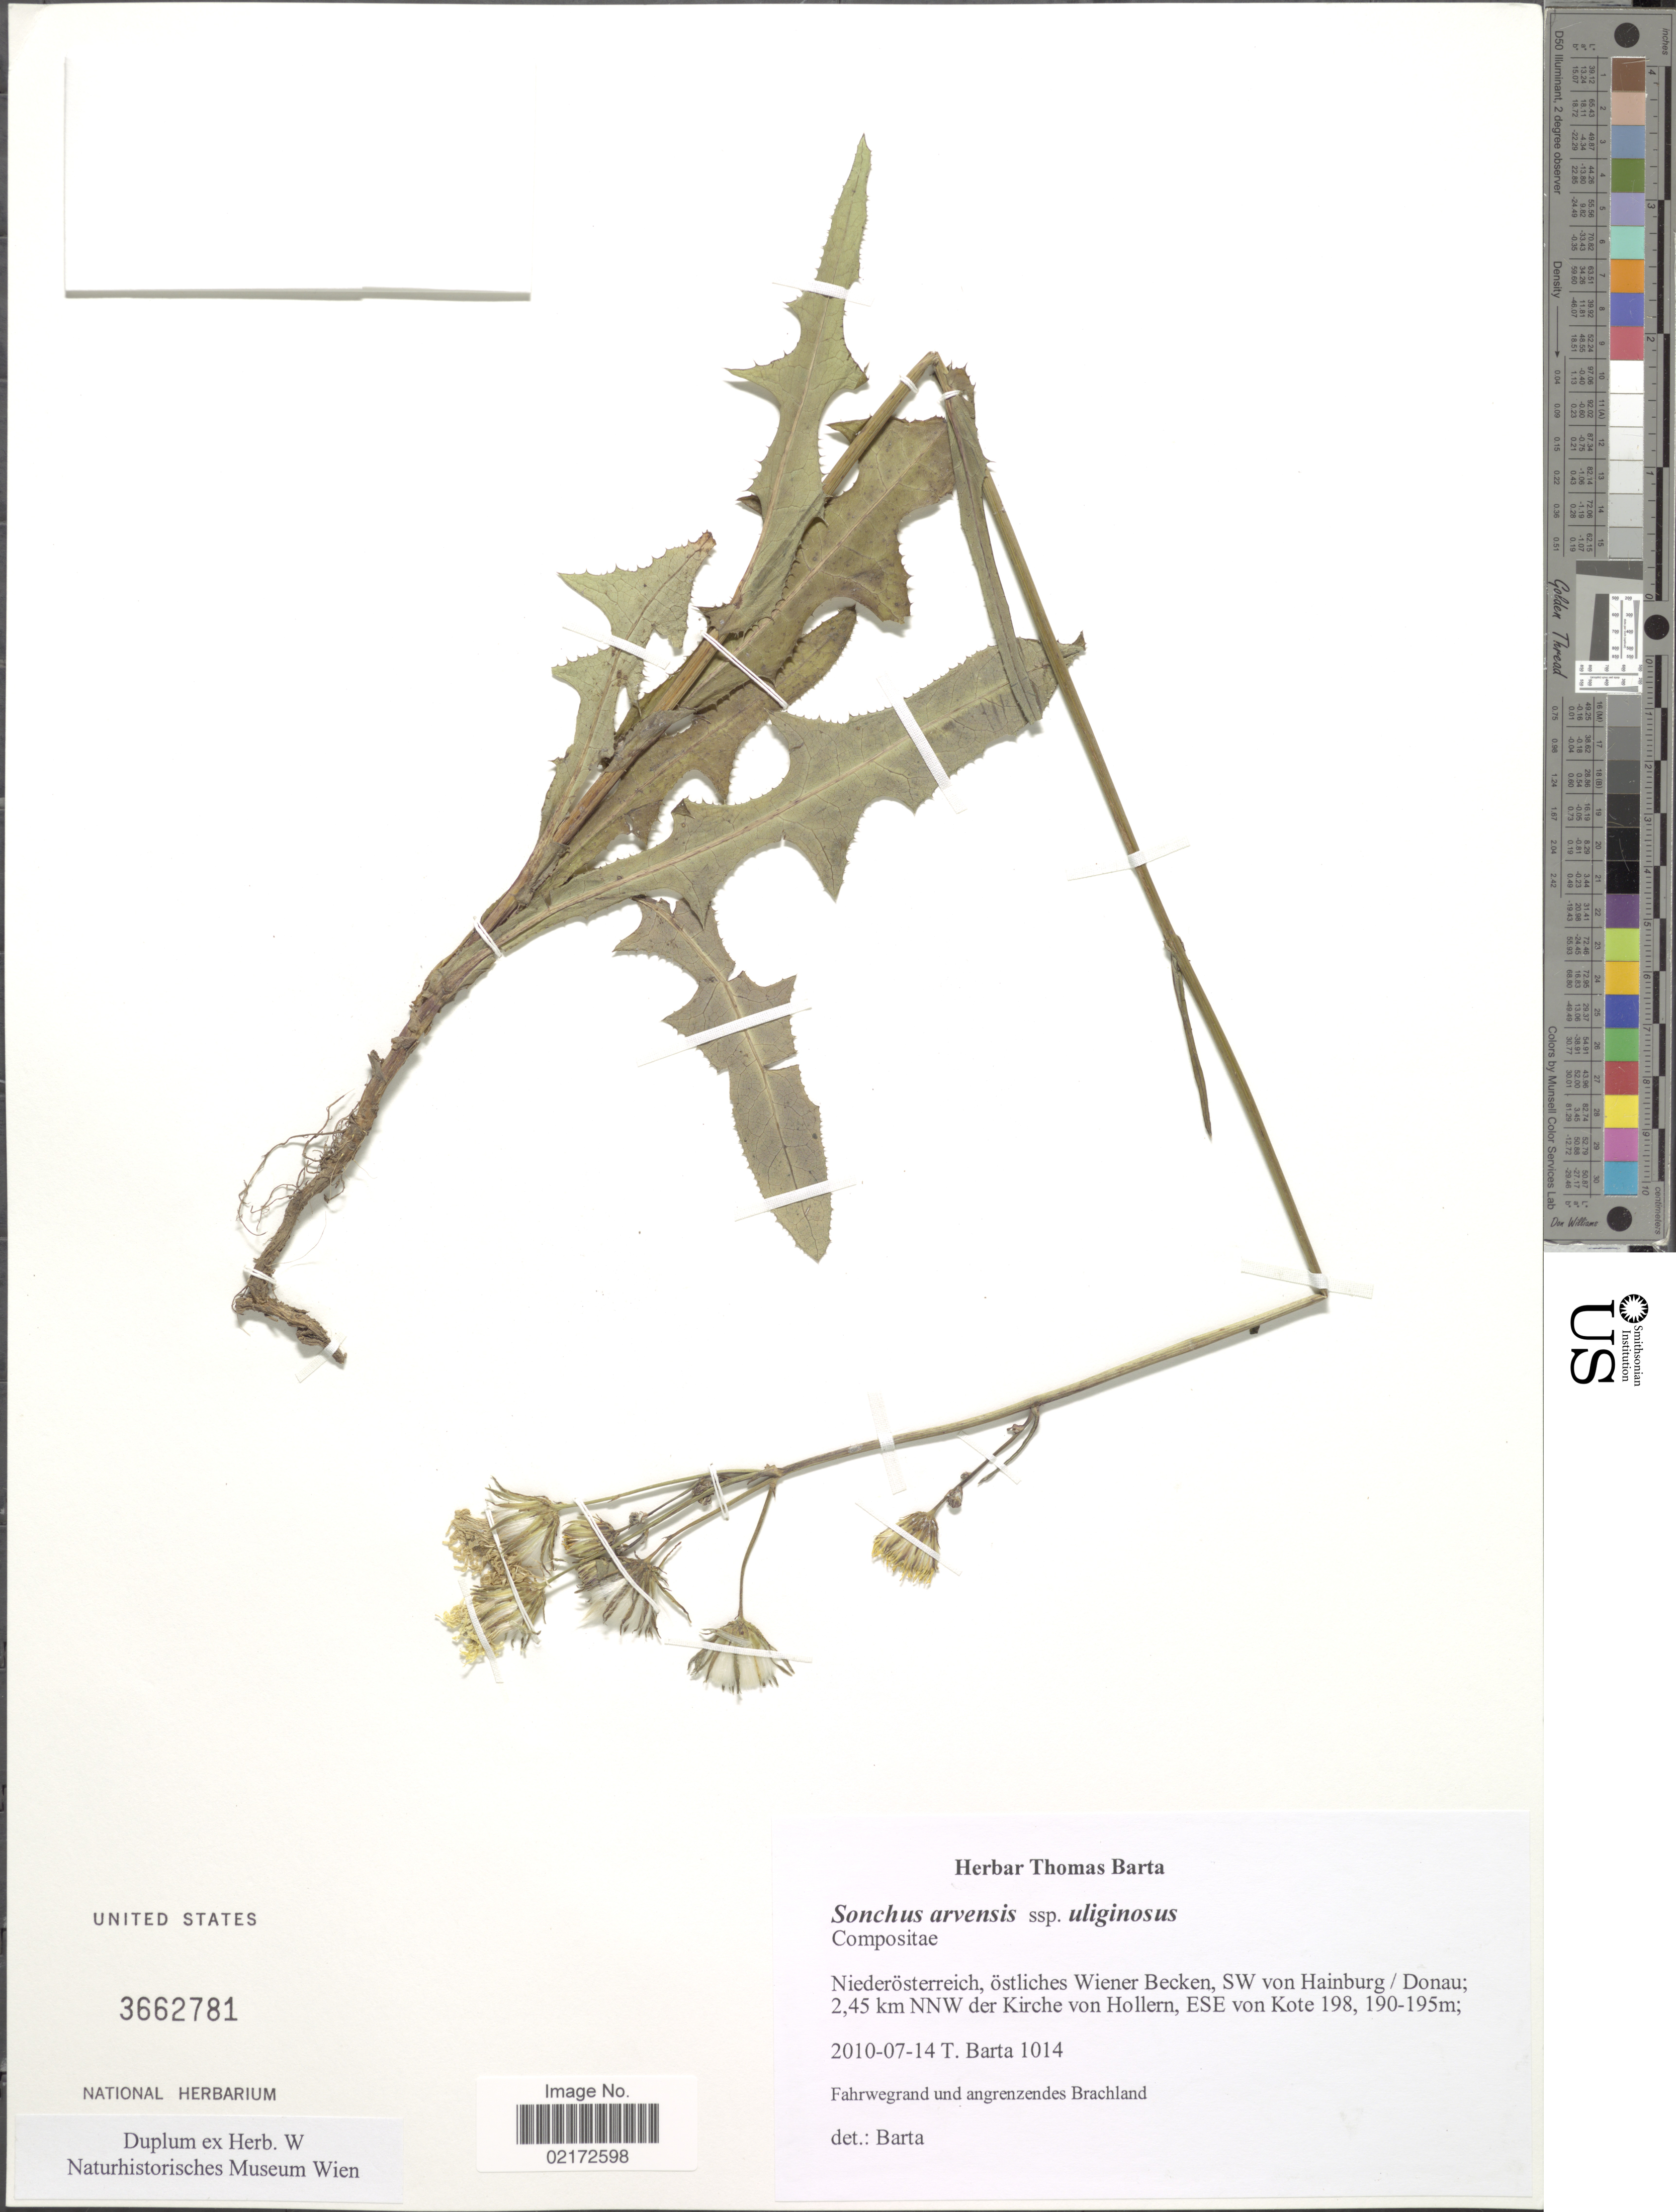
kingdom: Plantae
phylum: Tracheophyta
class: Magnoliopsida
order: Asterales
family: Asteraceae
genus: Sonchus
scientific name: Sonchus arvensis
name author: L.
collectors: T. Barta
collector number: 1014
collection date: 2010-07-14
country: Austria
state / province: Niederosterreich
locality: Niederösterreich, östliches Wiener Becken, SW von Hainburg / Donau; 2,45 km NNW der Kirche von Hollern, ESE von Kote 198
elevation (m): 190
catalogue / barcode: US 3662781